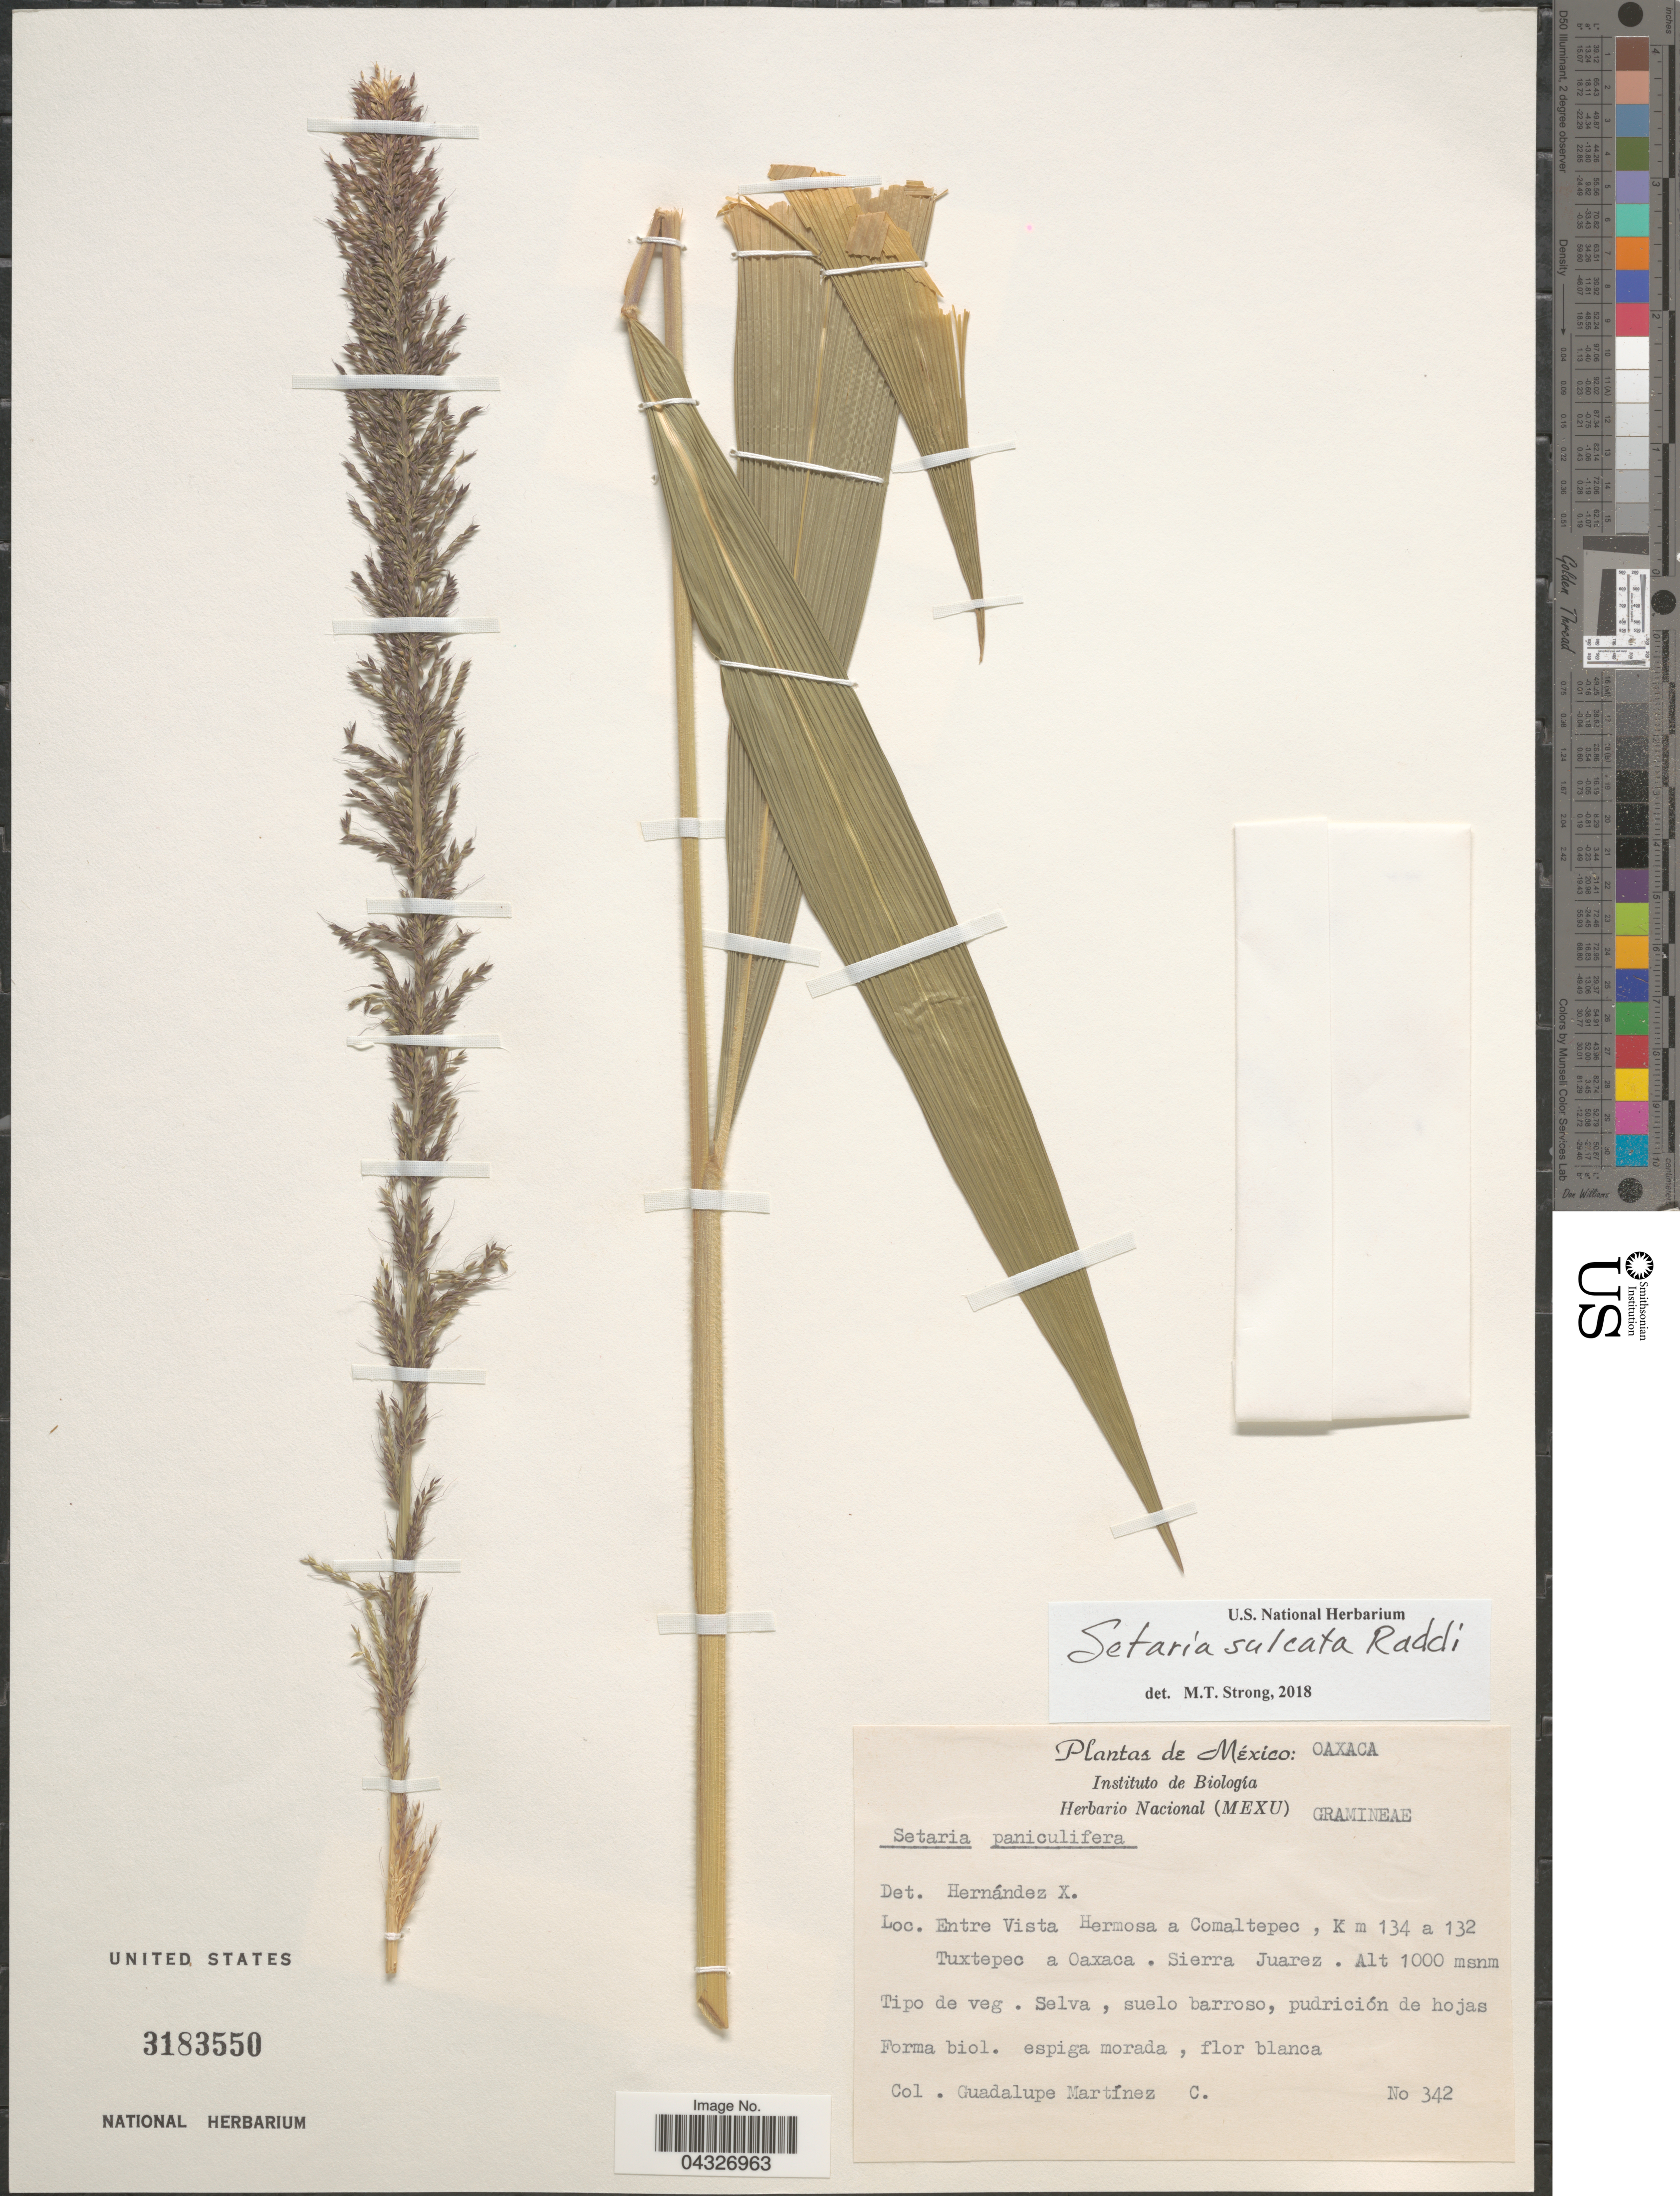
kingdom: Plantae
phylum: Tracheophyta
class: Liliopsida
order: Poales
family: Poaceae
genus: Setaria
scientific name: Setaria sulcata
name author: Raddi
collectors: G. Martinez C.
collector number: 342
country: Mexico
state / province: Oaxaca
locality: Entre Vista Hermosa a Comaltepec, K m 134 a 132 Tuxtepec a Oaxaca. Sierra Juarez.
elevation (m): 1000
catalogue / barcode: US 3183550